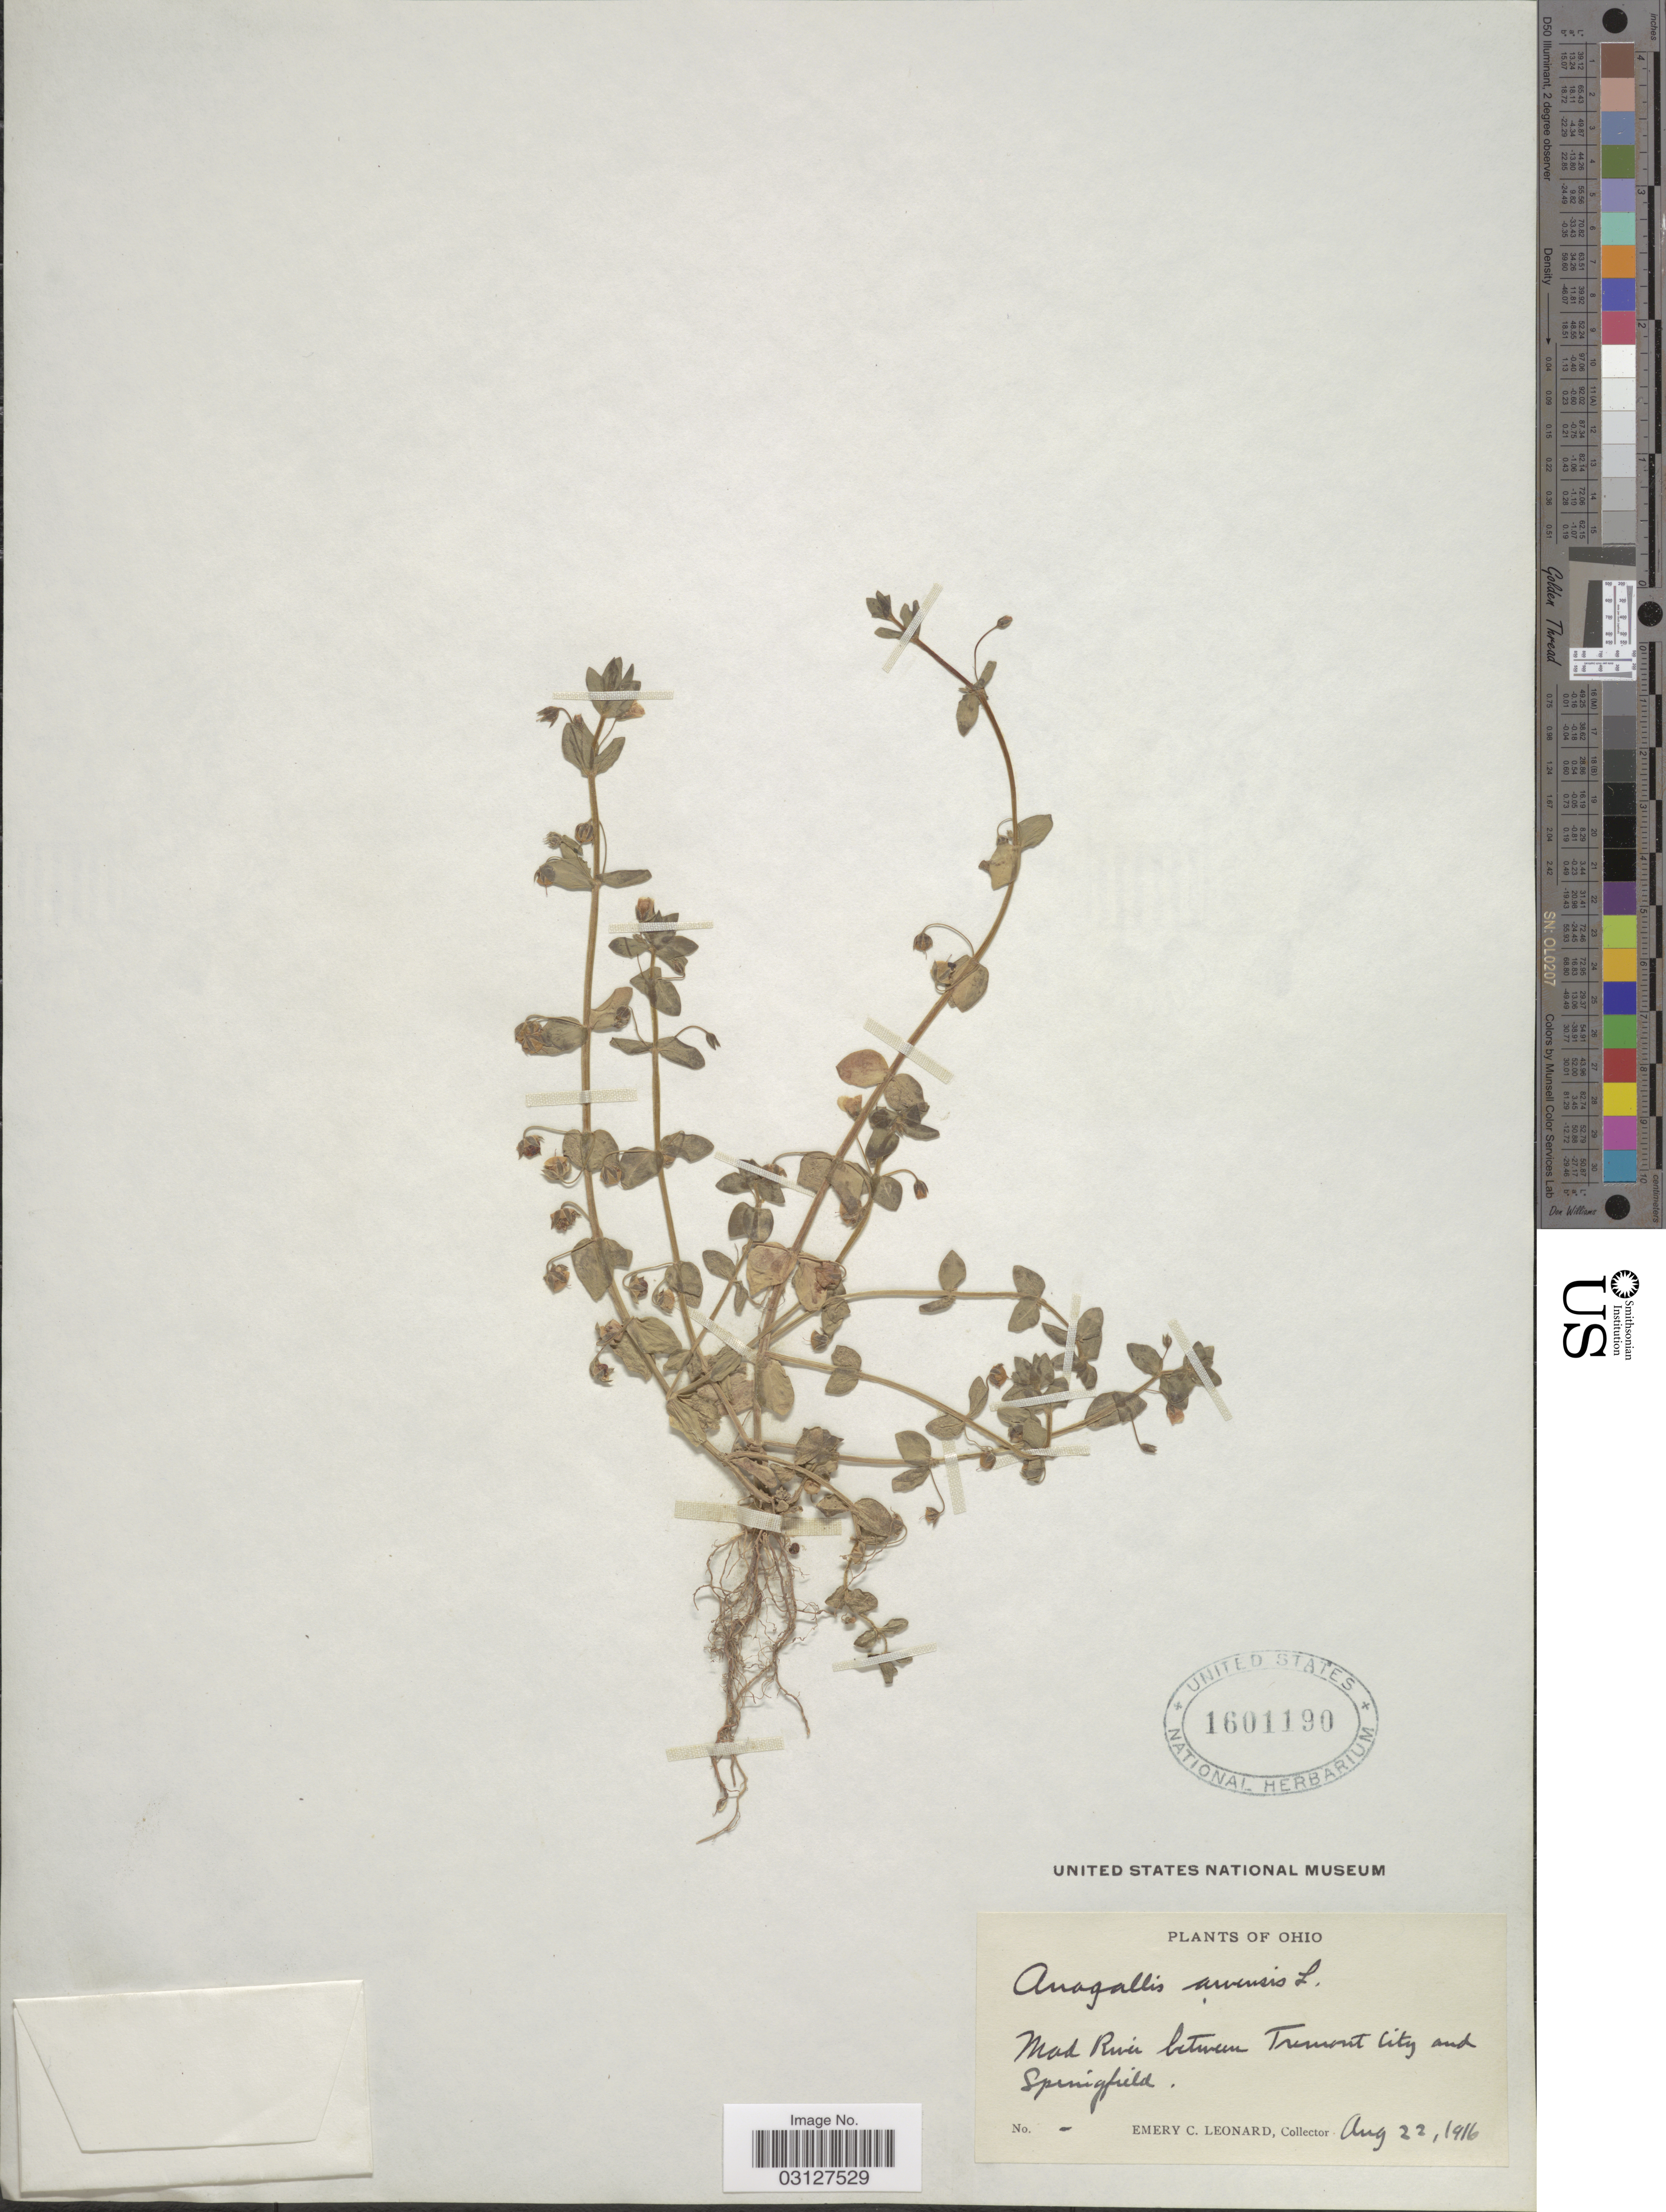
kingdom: Plantae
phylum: Tracheophyta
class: Magnoliopsida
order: Ericales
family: Primulaceae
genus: Anagallis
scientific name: Anagallis arvensis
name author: L.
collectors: E. C. Leonard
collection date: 1916-08-22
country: United States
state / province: Ohio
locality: Mad River between Tremont City and Springfield.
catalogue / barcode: US 1601190